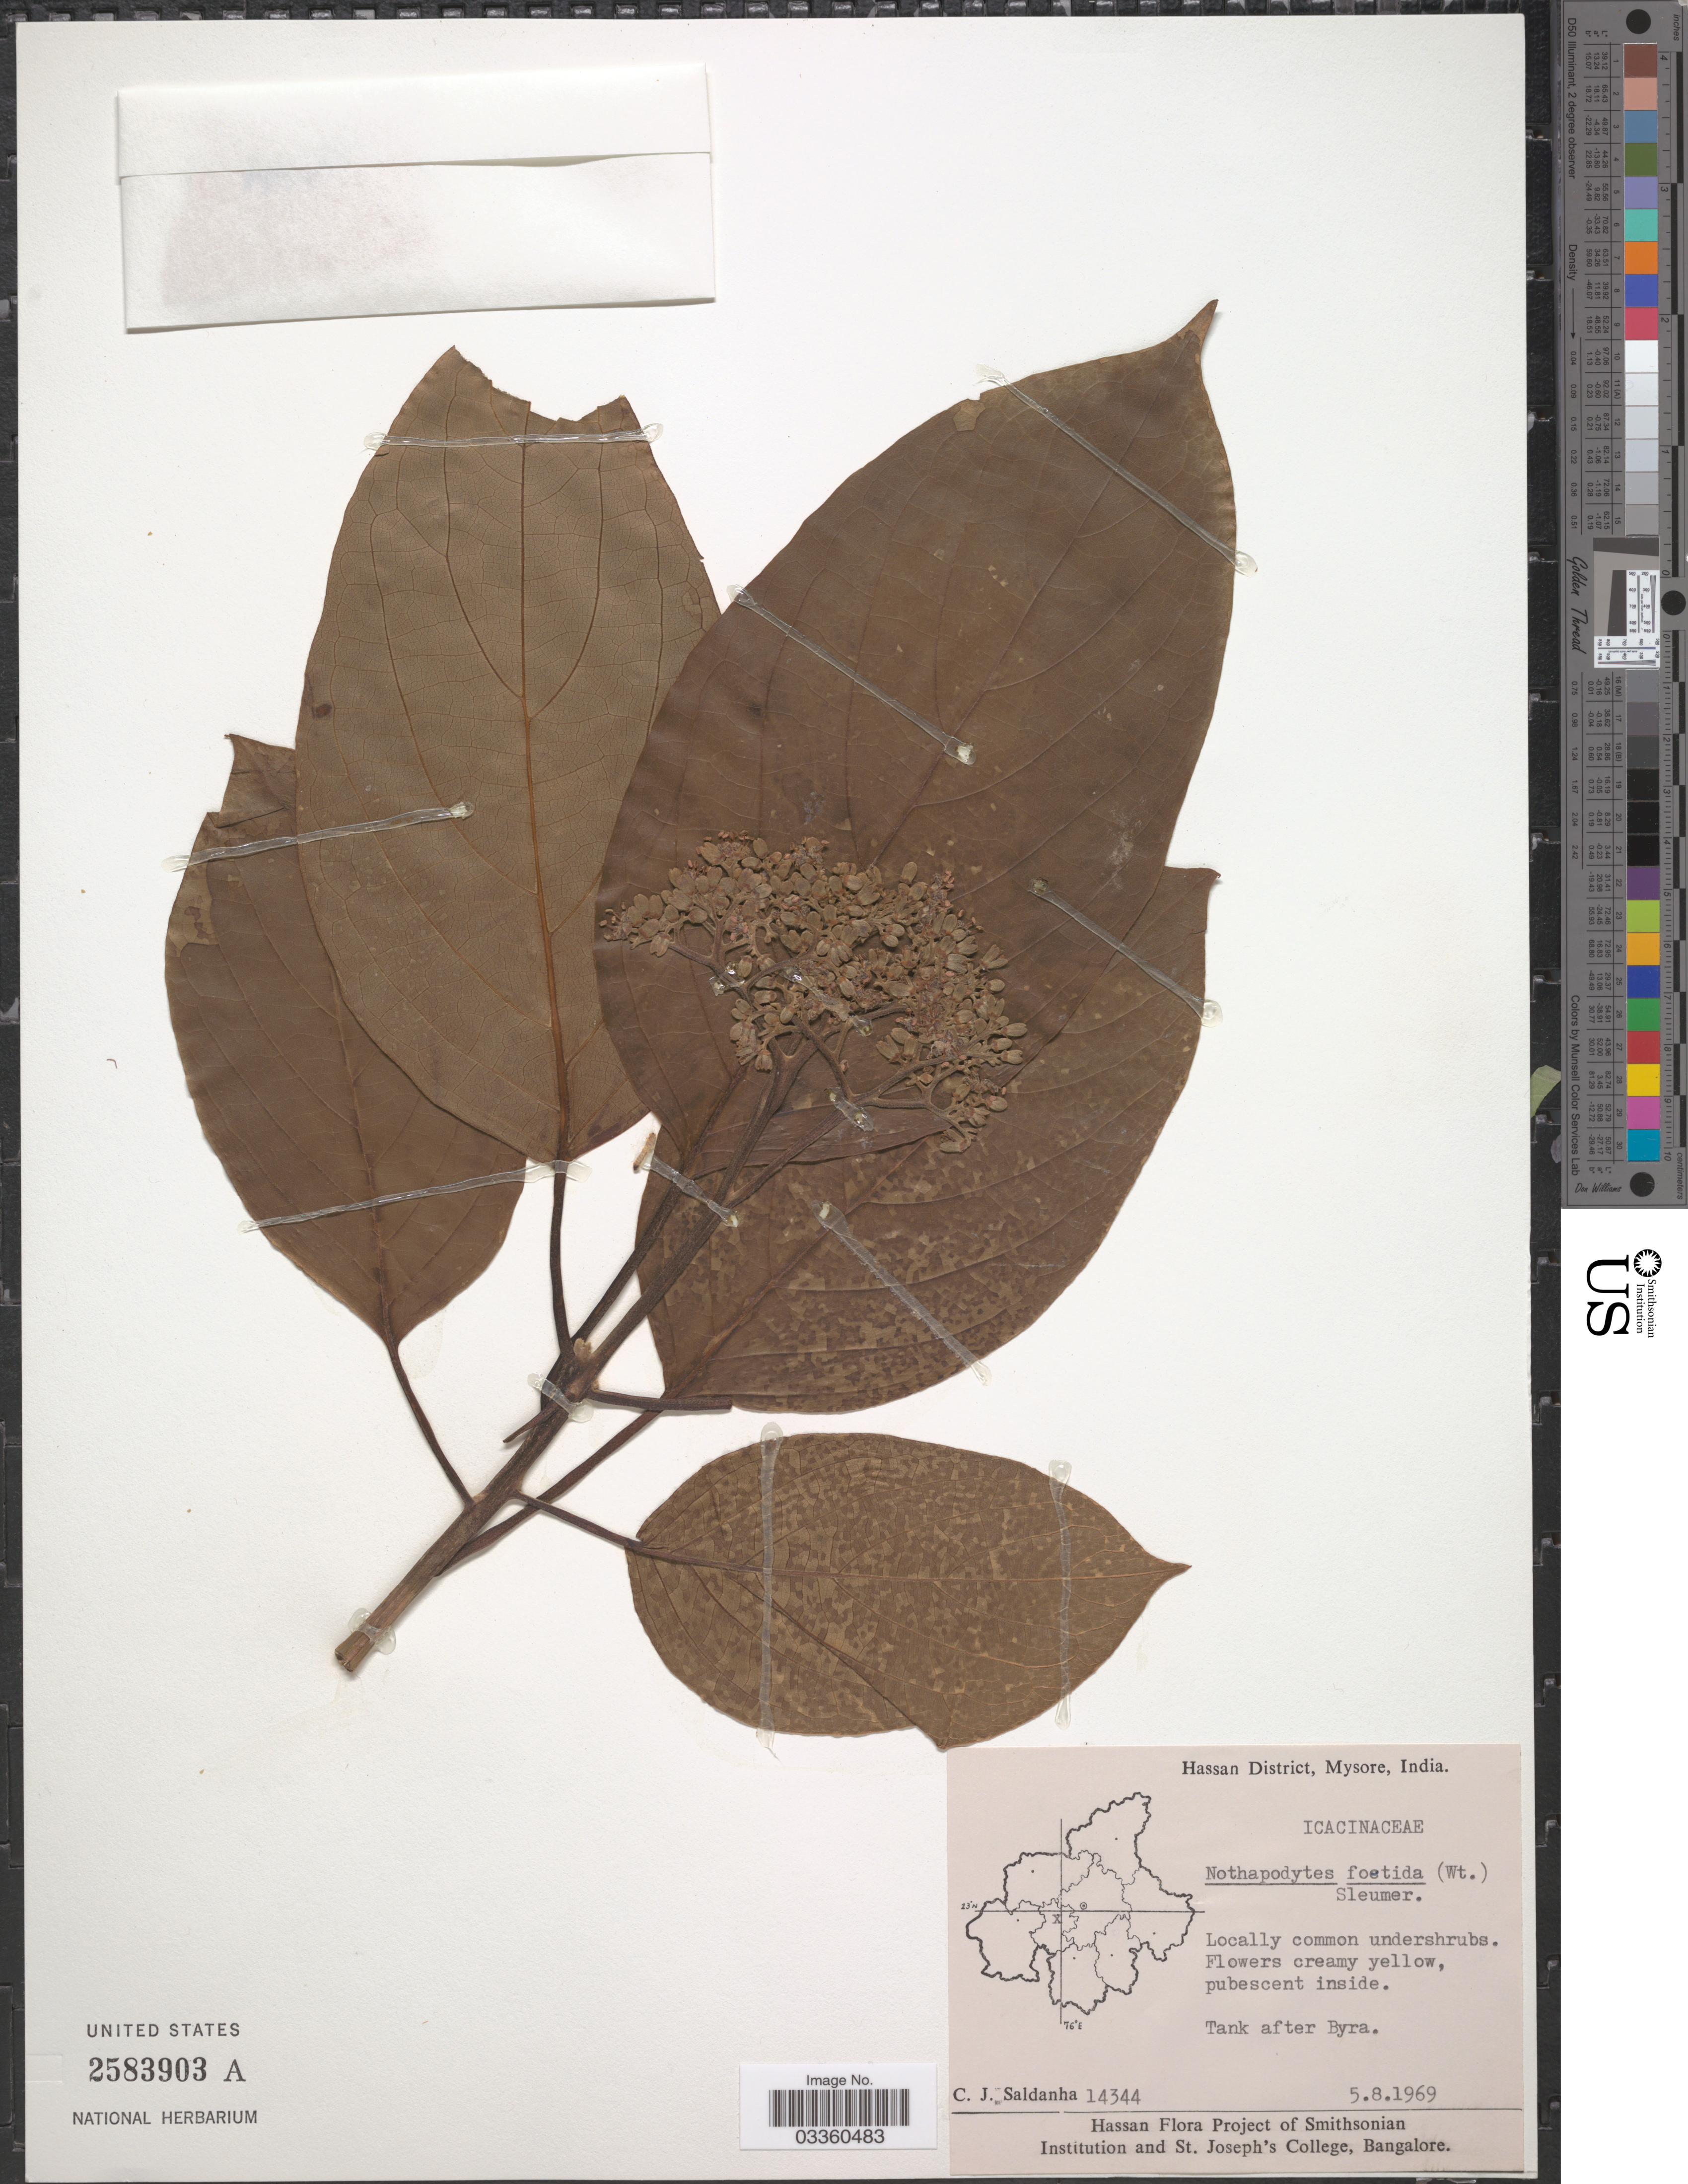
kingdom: Plantae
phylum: Tracheophyta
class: Magnoliopsida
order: Icacinales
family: Icacinaceae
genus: Nothapodytes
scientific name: Nothapodytes foetida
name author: (Wight) Sleumer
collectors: C. J. Saldanha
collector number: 14344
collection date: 1969-08-05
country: India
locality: Hassan District, Mysore. Tank after Byra.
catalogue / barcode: US 2583903A